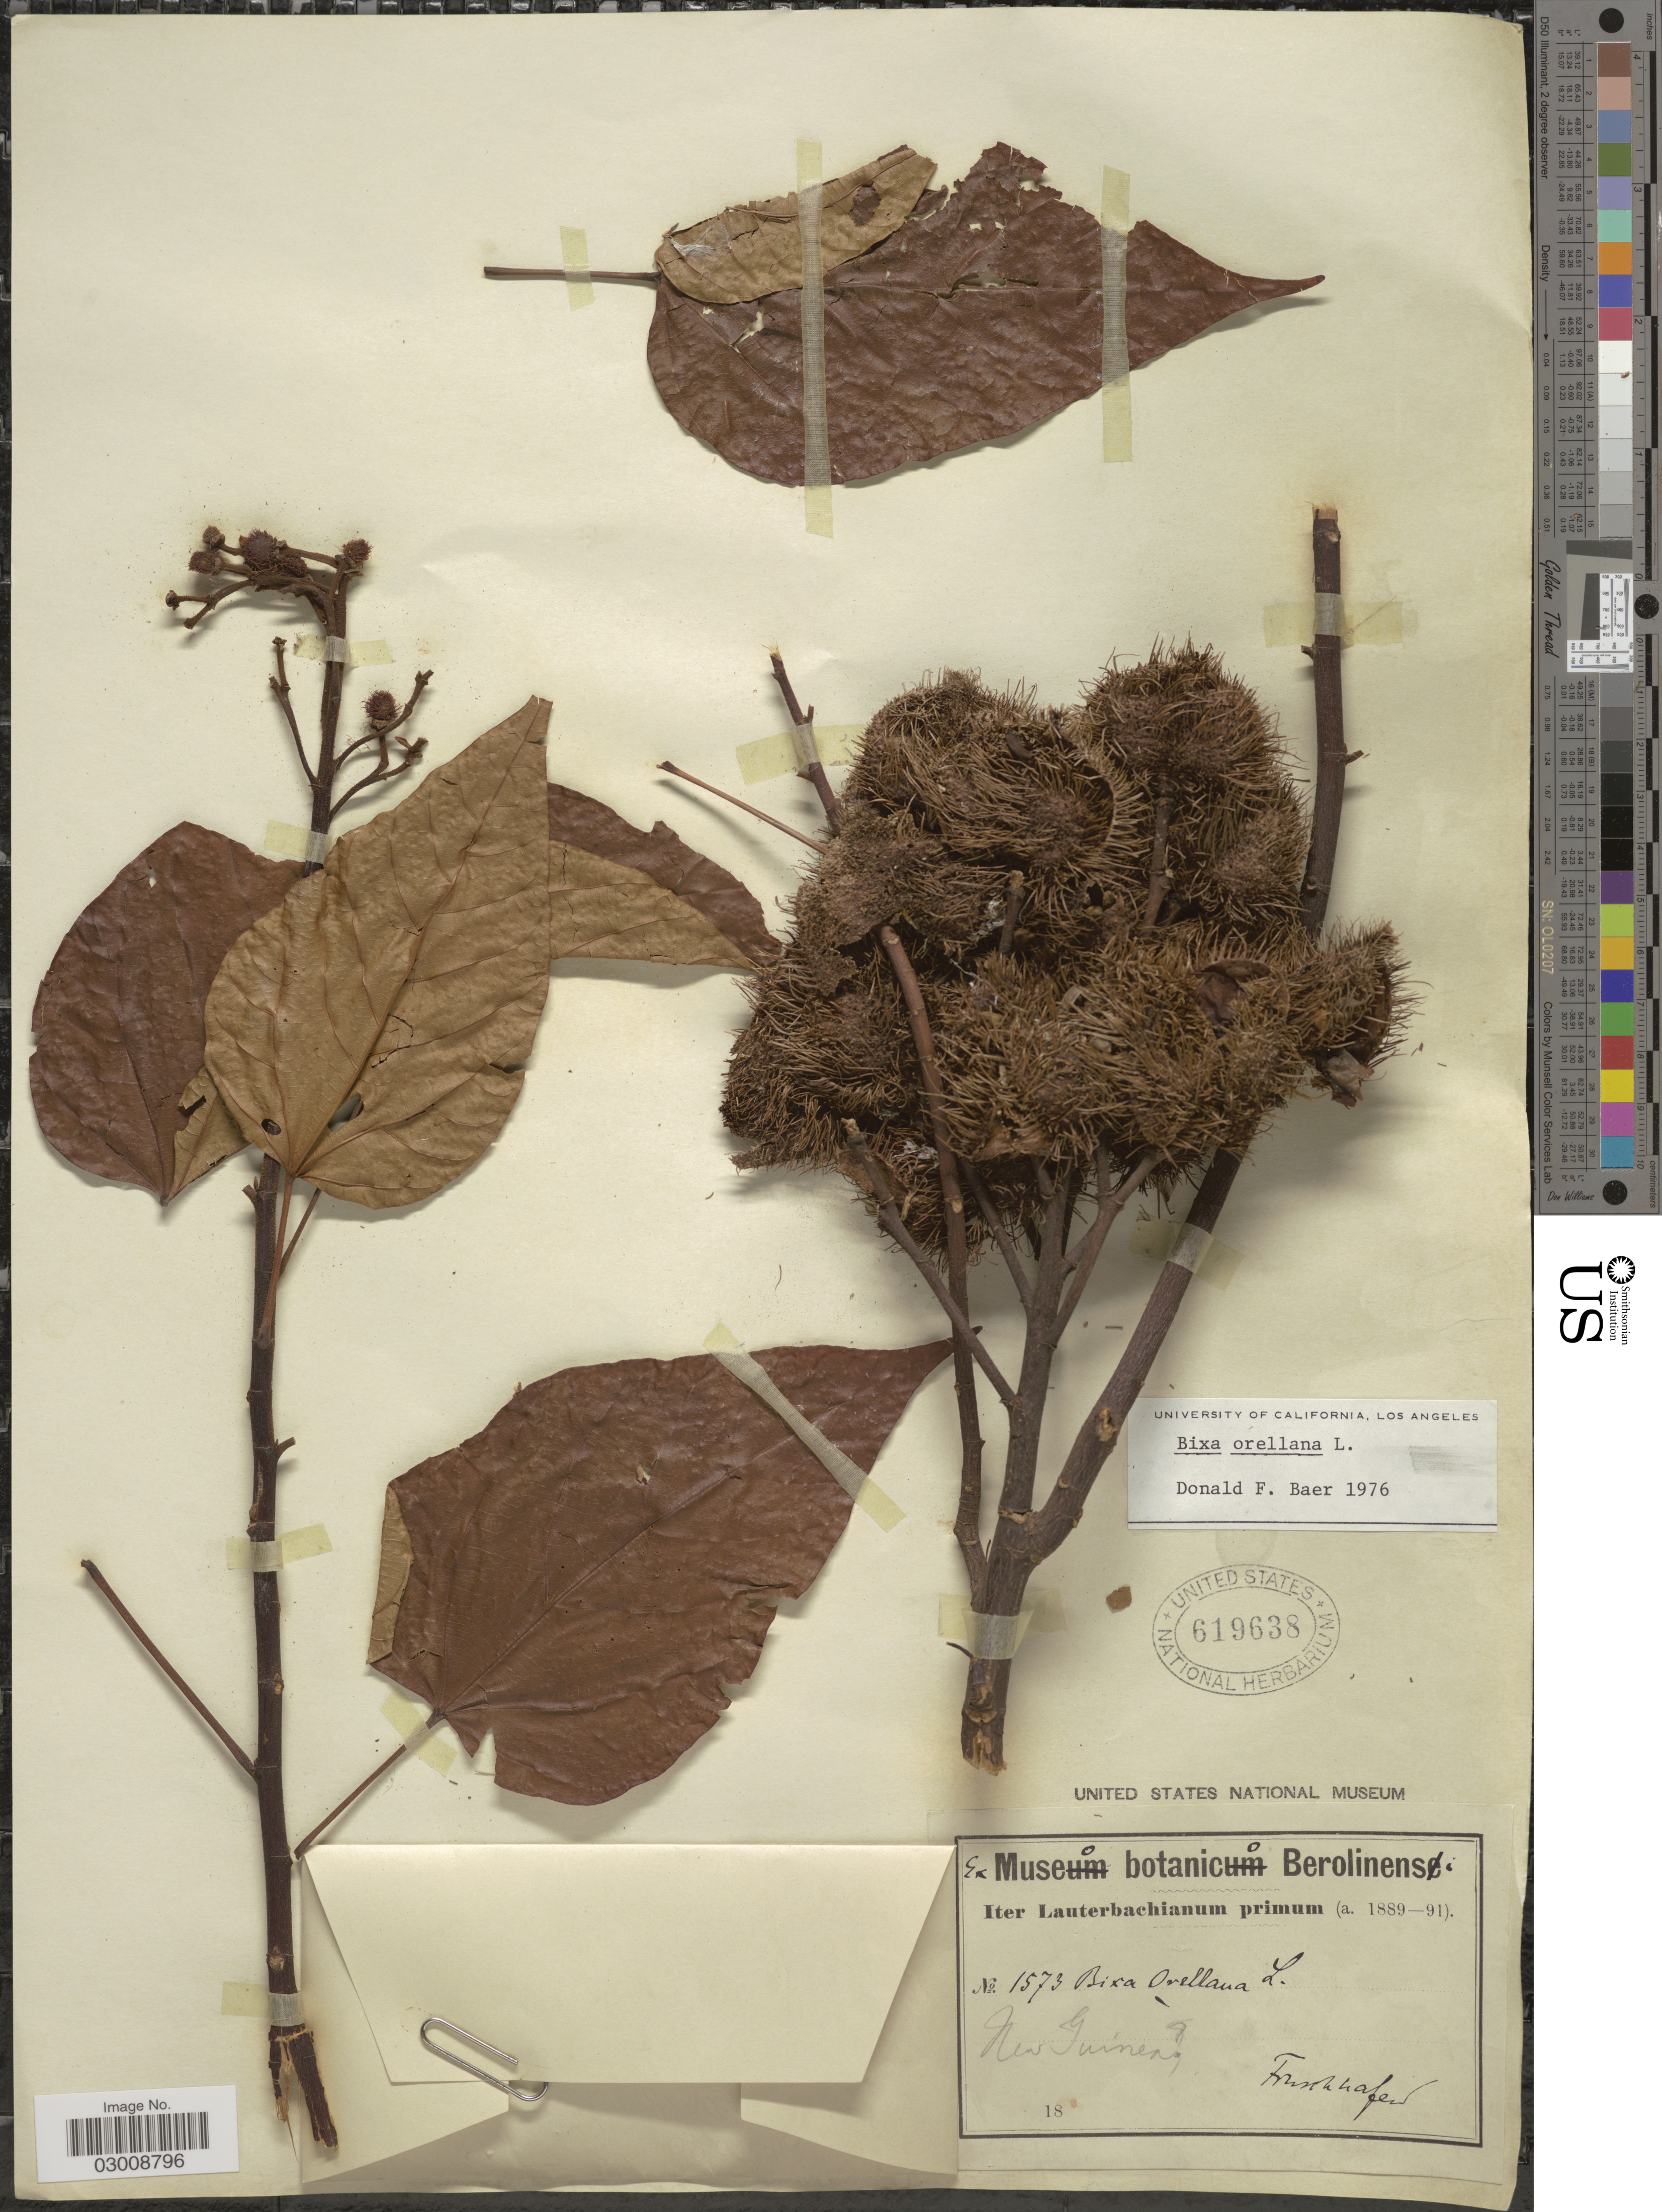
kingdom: Plantae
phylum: Tracheophyta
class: Magnoliopsida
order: Malvales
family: Bixaceae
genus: Bixa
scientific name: Bixa orellana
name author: L.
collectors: C. A. G. Lauterbach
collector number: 1573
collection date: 1889/1891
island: New Guinea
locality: New Guinea [unsure placement] Lauterbachianum primum.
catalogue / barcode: US 619638